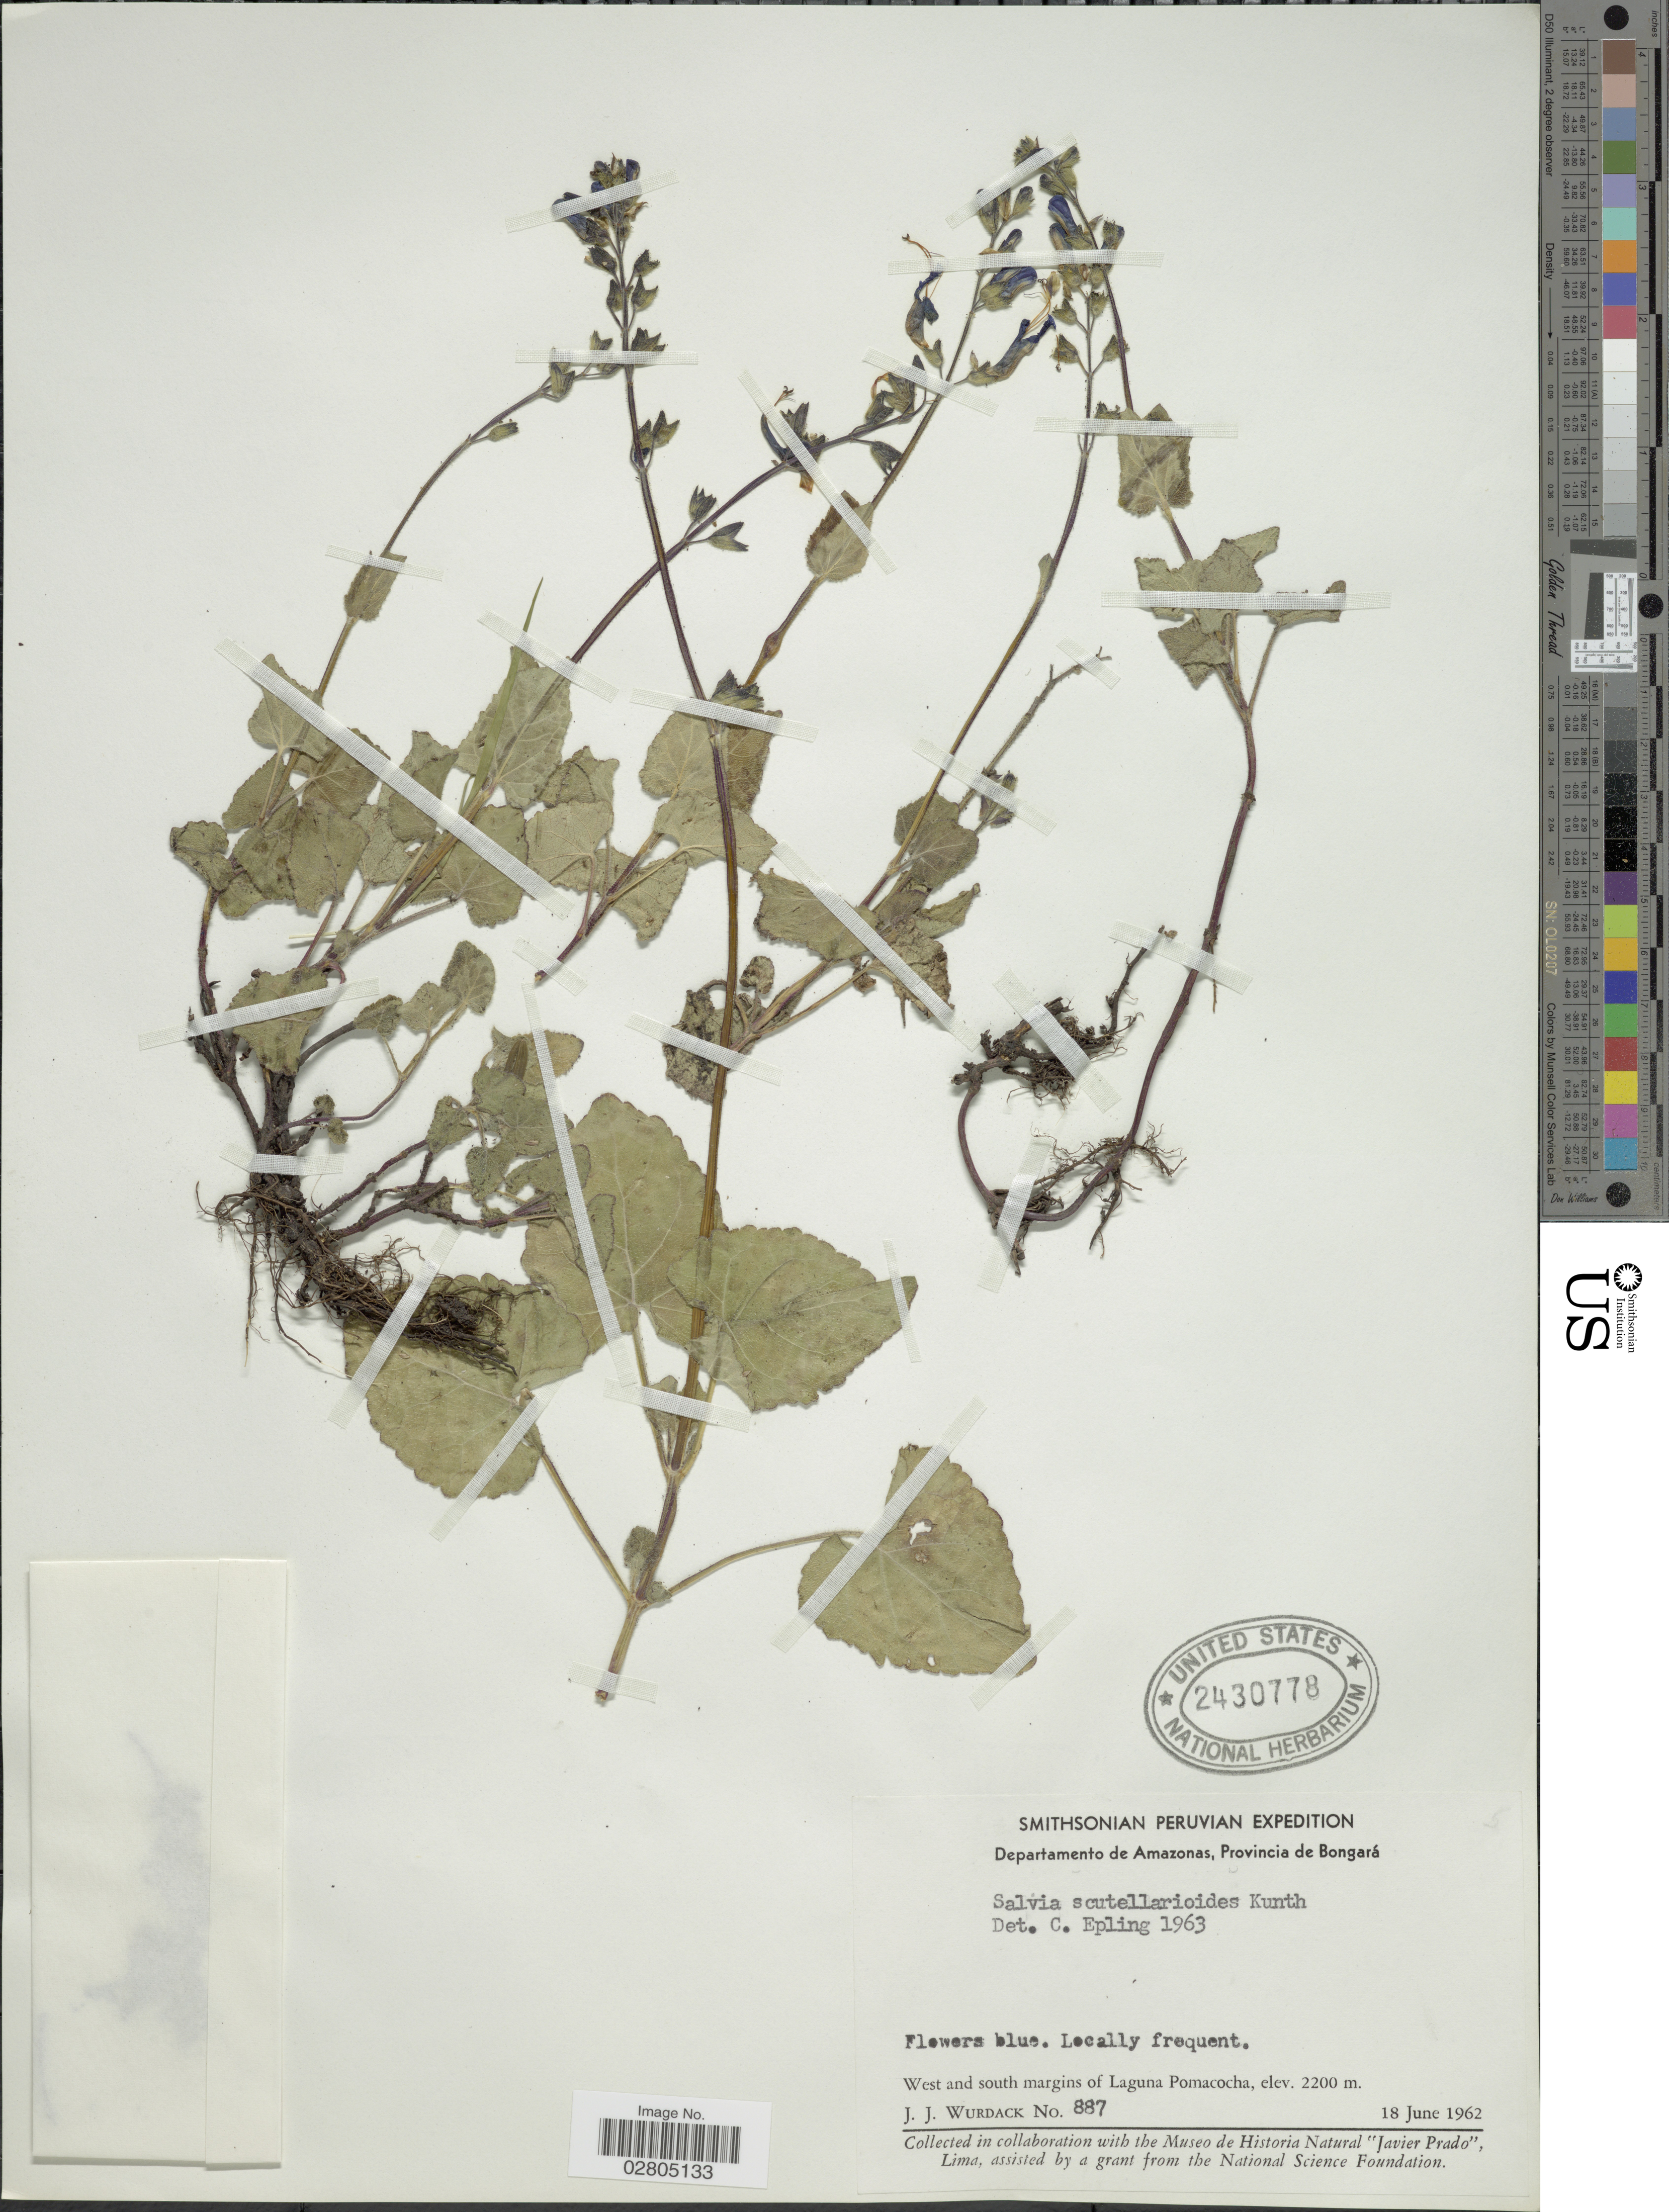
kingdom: Plantae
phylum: Tracheophyta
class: Magnoliopsida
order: Lamiales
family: Lamiaceae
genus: Salvia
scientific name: Salvia scutellarioides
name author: Kunth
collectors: J. J. Wurdack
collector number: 887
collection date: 1962-06-18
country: Peru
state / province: Amazonas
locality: Departamento de Amazonas, Provincia de Bongará, West and south margins of Laguna Pomacocha.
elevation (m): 2200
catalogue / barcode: US 2430778